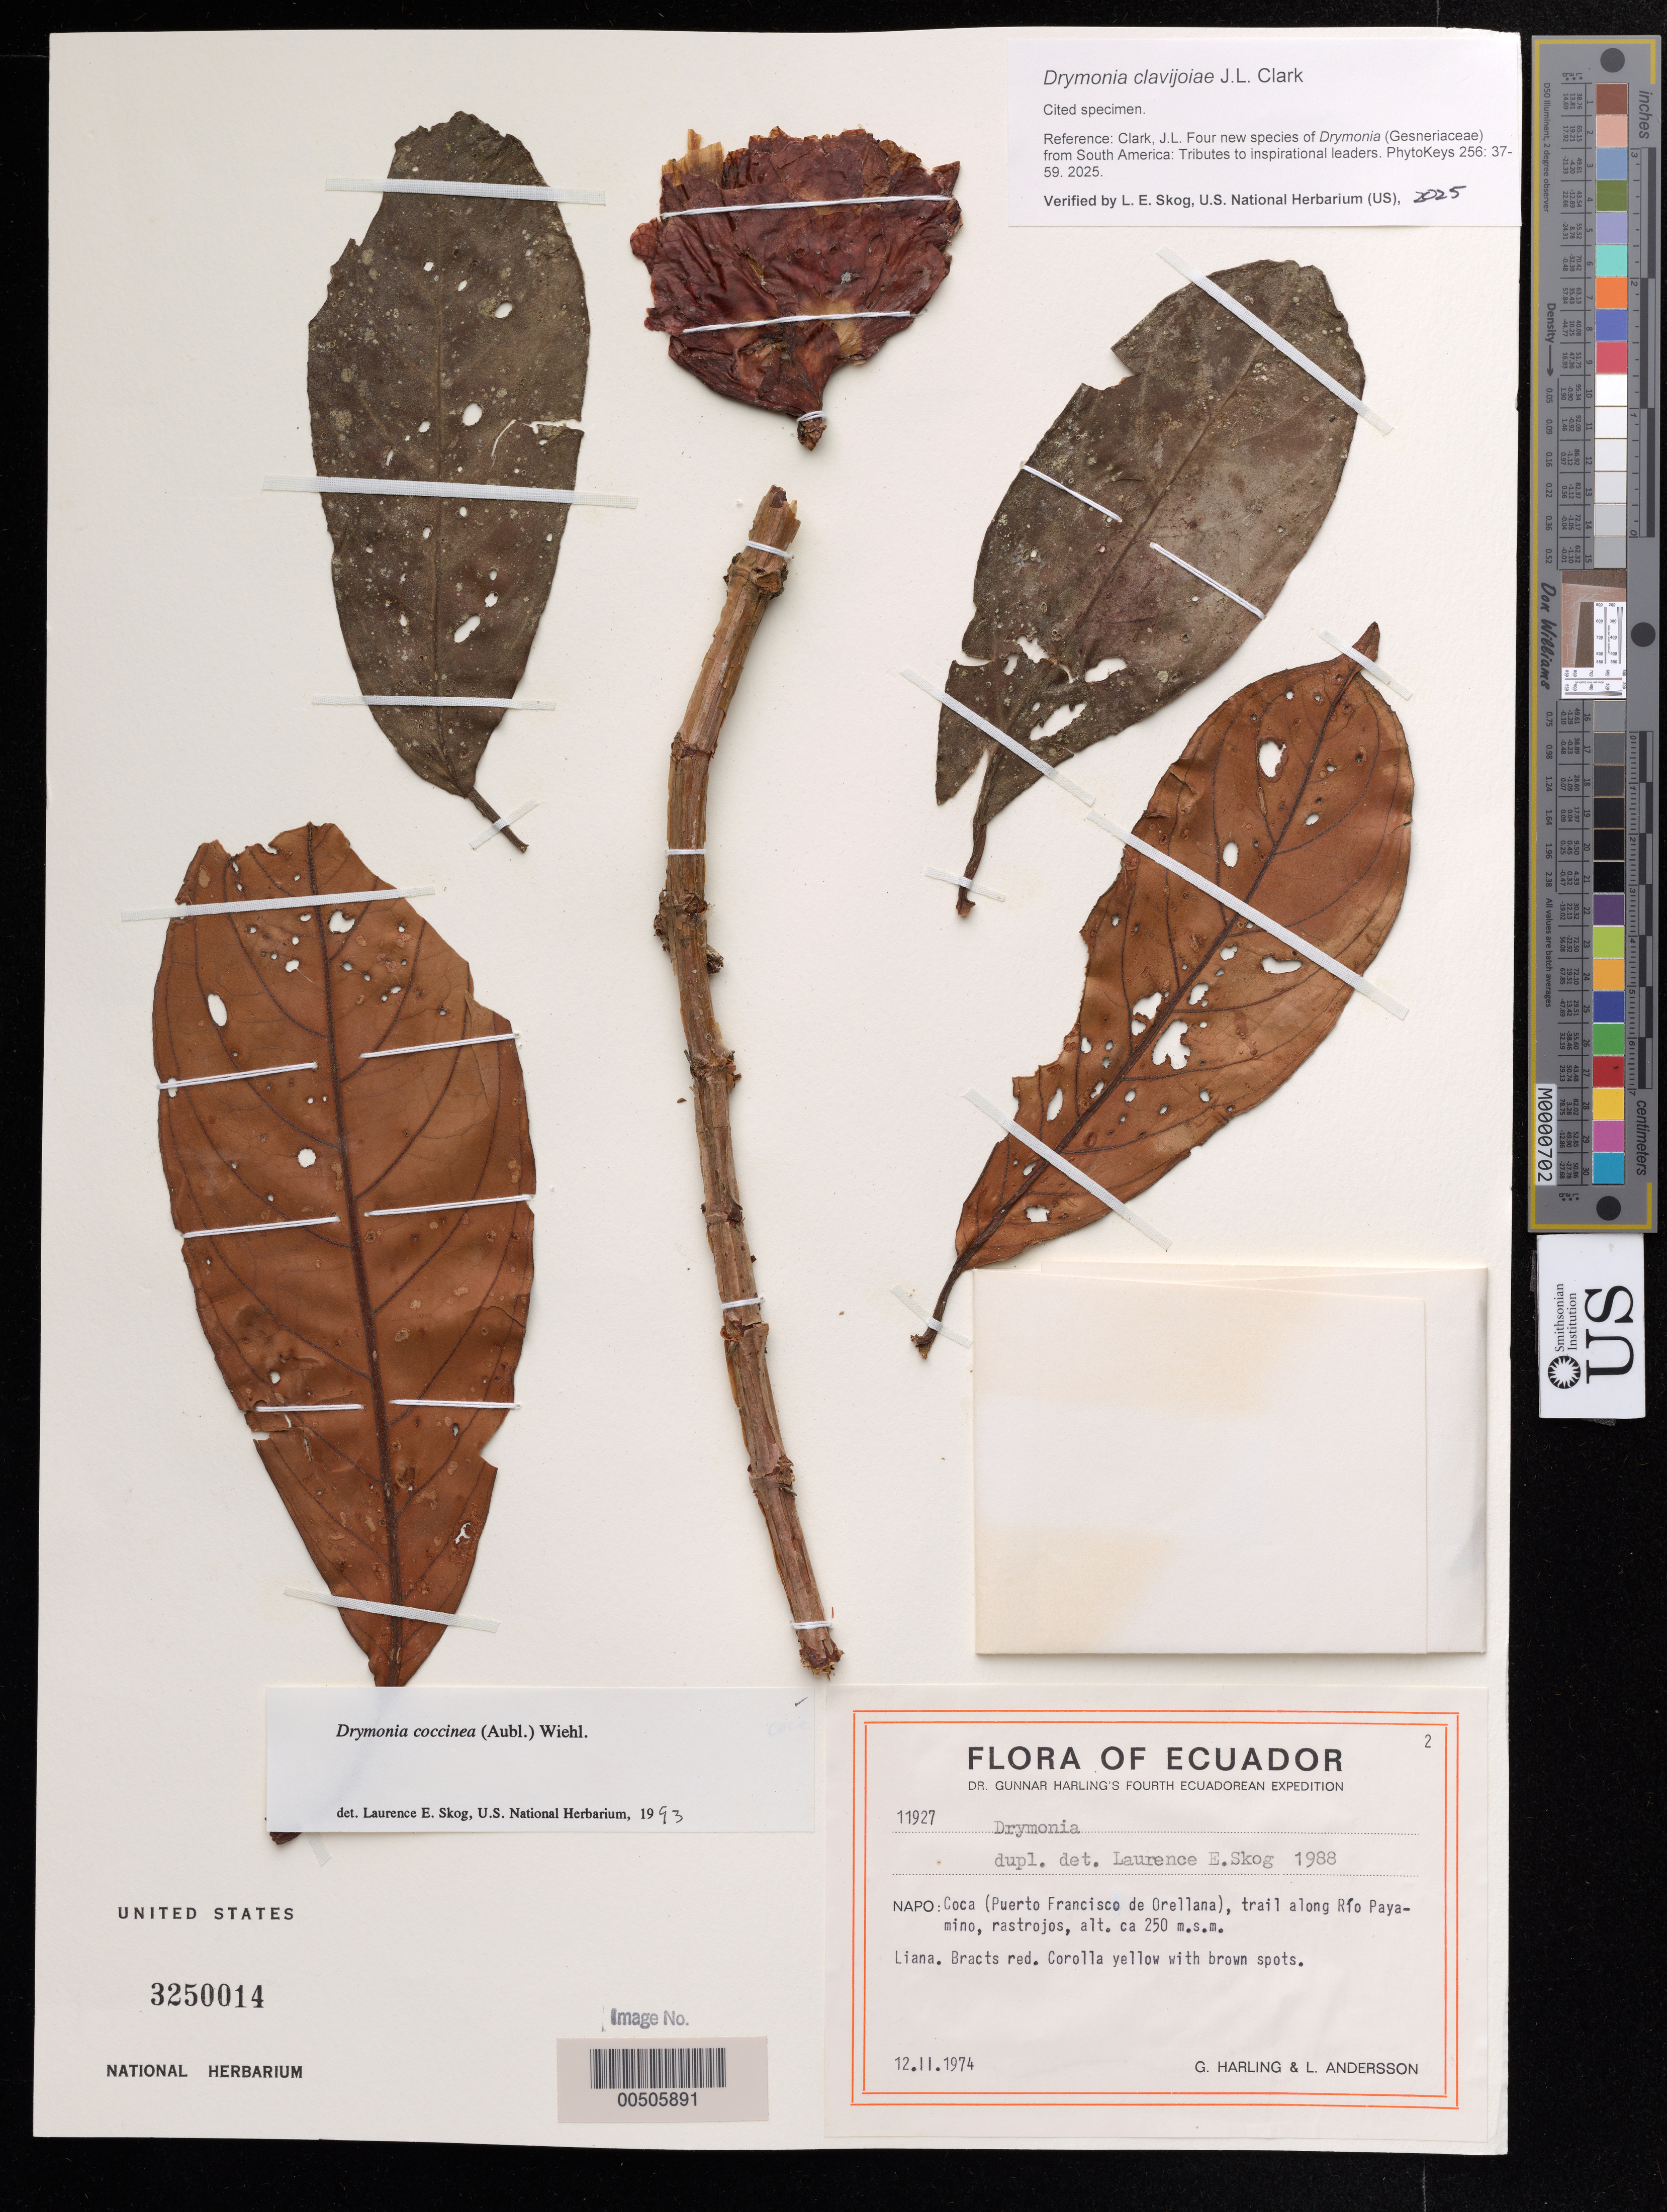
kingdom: Plantae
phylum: Tracheophyta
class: Magnoliopsida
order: Lamiales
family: Gesneriaceae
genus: Drymonia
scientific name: Drymonia clavijoiae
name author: J.L. Clark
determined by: Skog, Laurence E.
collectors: G. Harling & L. Andersson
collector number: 11927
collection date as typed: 12 Feb 1974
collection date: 1974-02-12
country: Ecuador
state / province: Napo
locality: Coca (Puerto Francisco de Orellana), trail along Río Payamino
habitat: Rastrojos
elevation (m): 250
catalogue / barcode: US 3250014